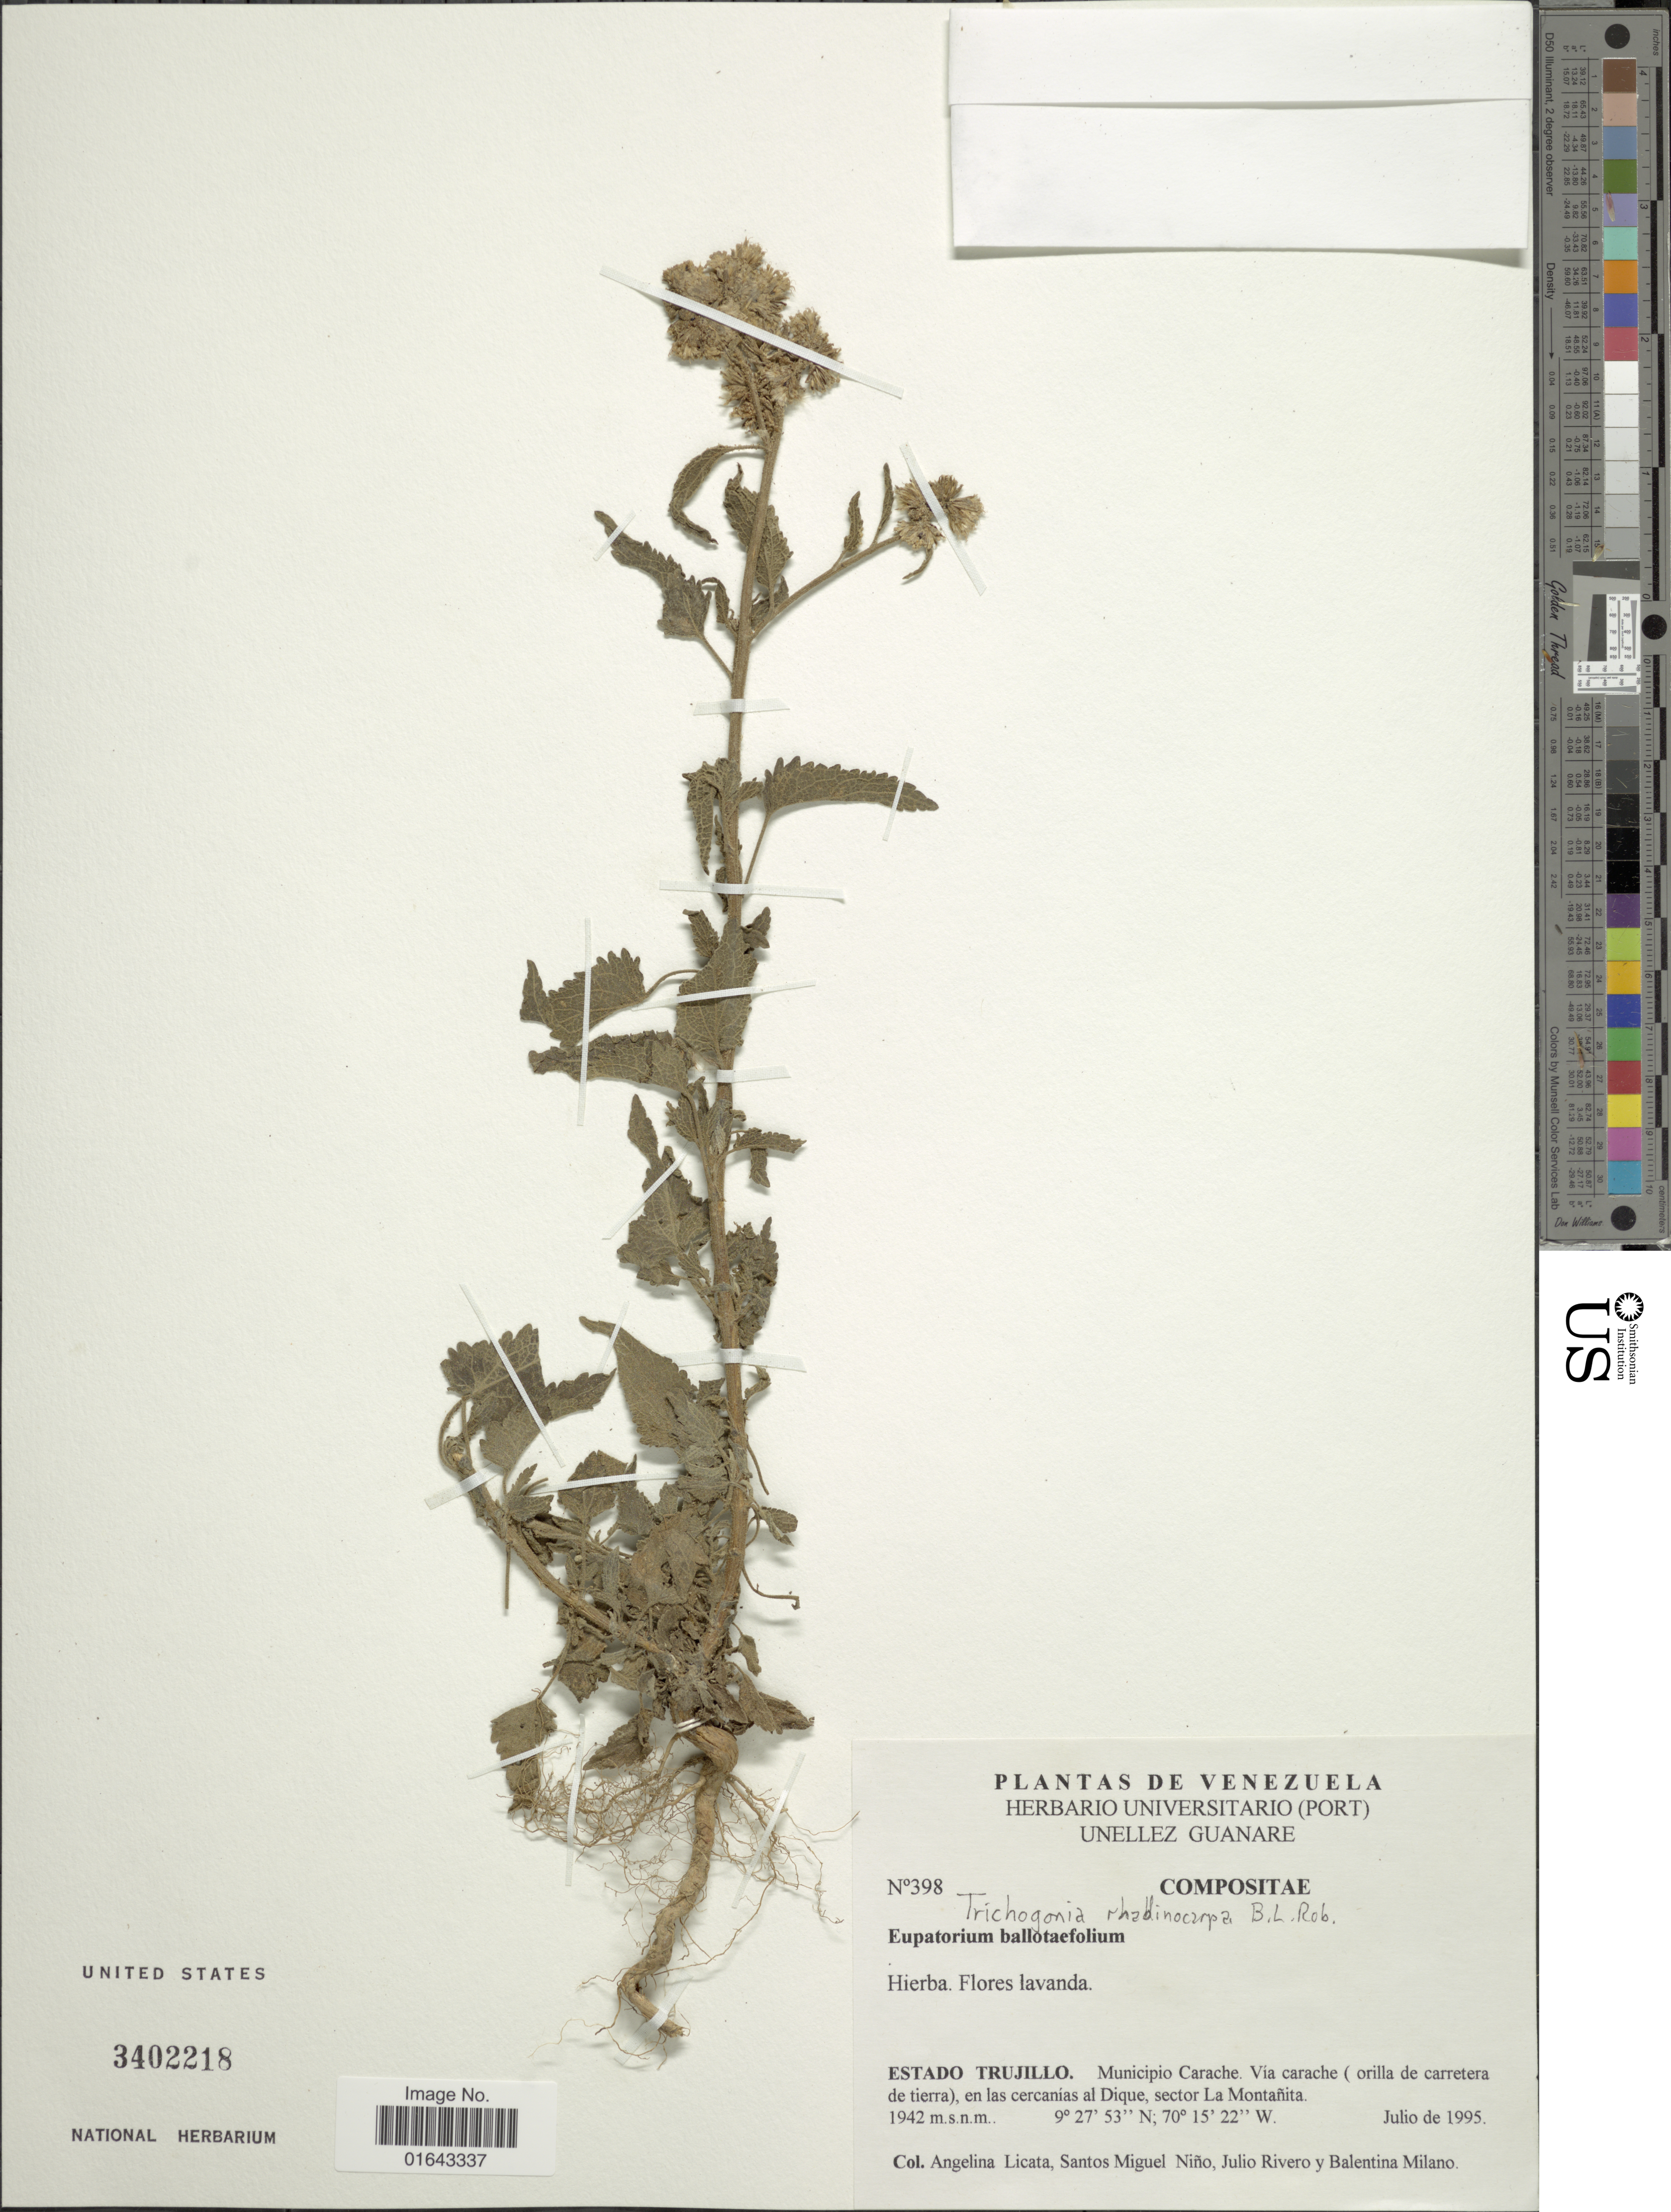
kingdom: Plantae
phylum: Tracheophyta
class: Magnoliopsida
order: Asterales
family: Asteraceae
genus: Trichogonia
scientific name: Trichogonia rhadinocarpa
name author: B.L. Rob.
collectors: A. Licata, S. M. Niño, J. Rivero & B. Milano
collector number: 398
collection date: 1995-07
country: Venezuela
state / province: Trujillo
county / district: Carache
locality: Vía carache (orilla de carretera de tierra), en las cercanías al Dique, sector La Montañita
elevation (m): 1942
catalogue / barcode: US 3402218